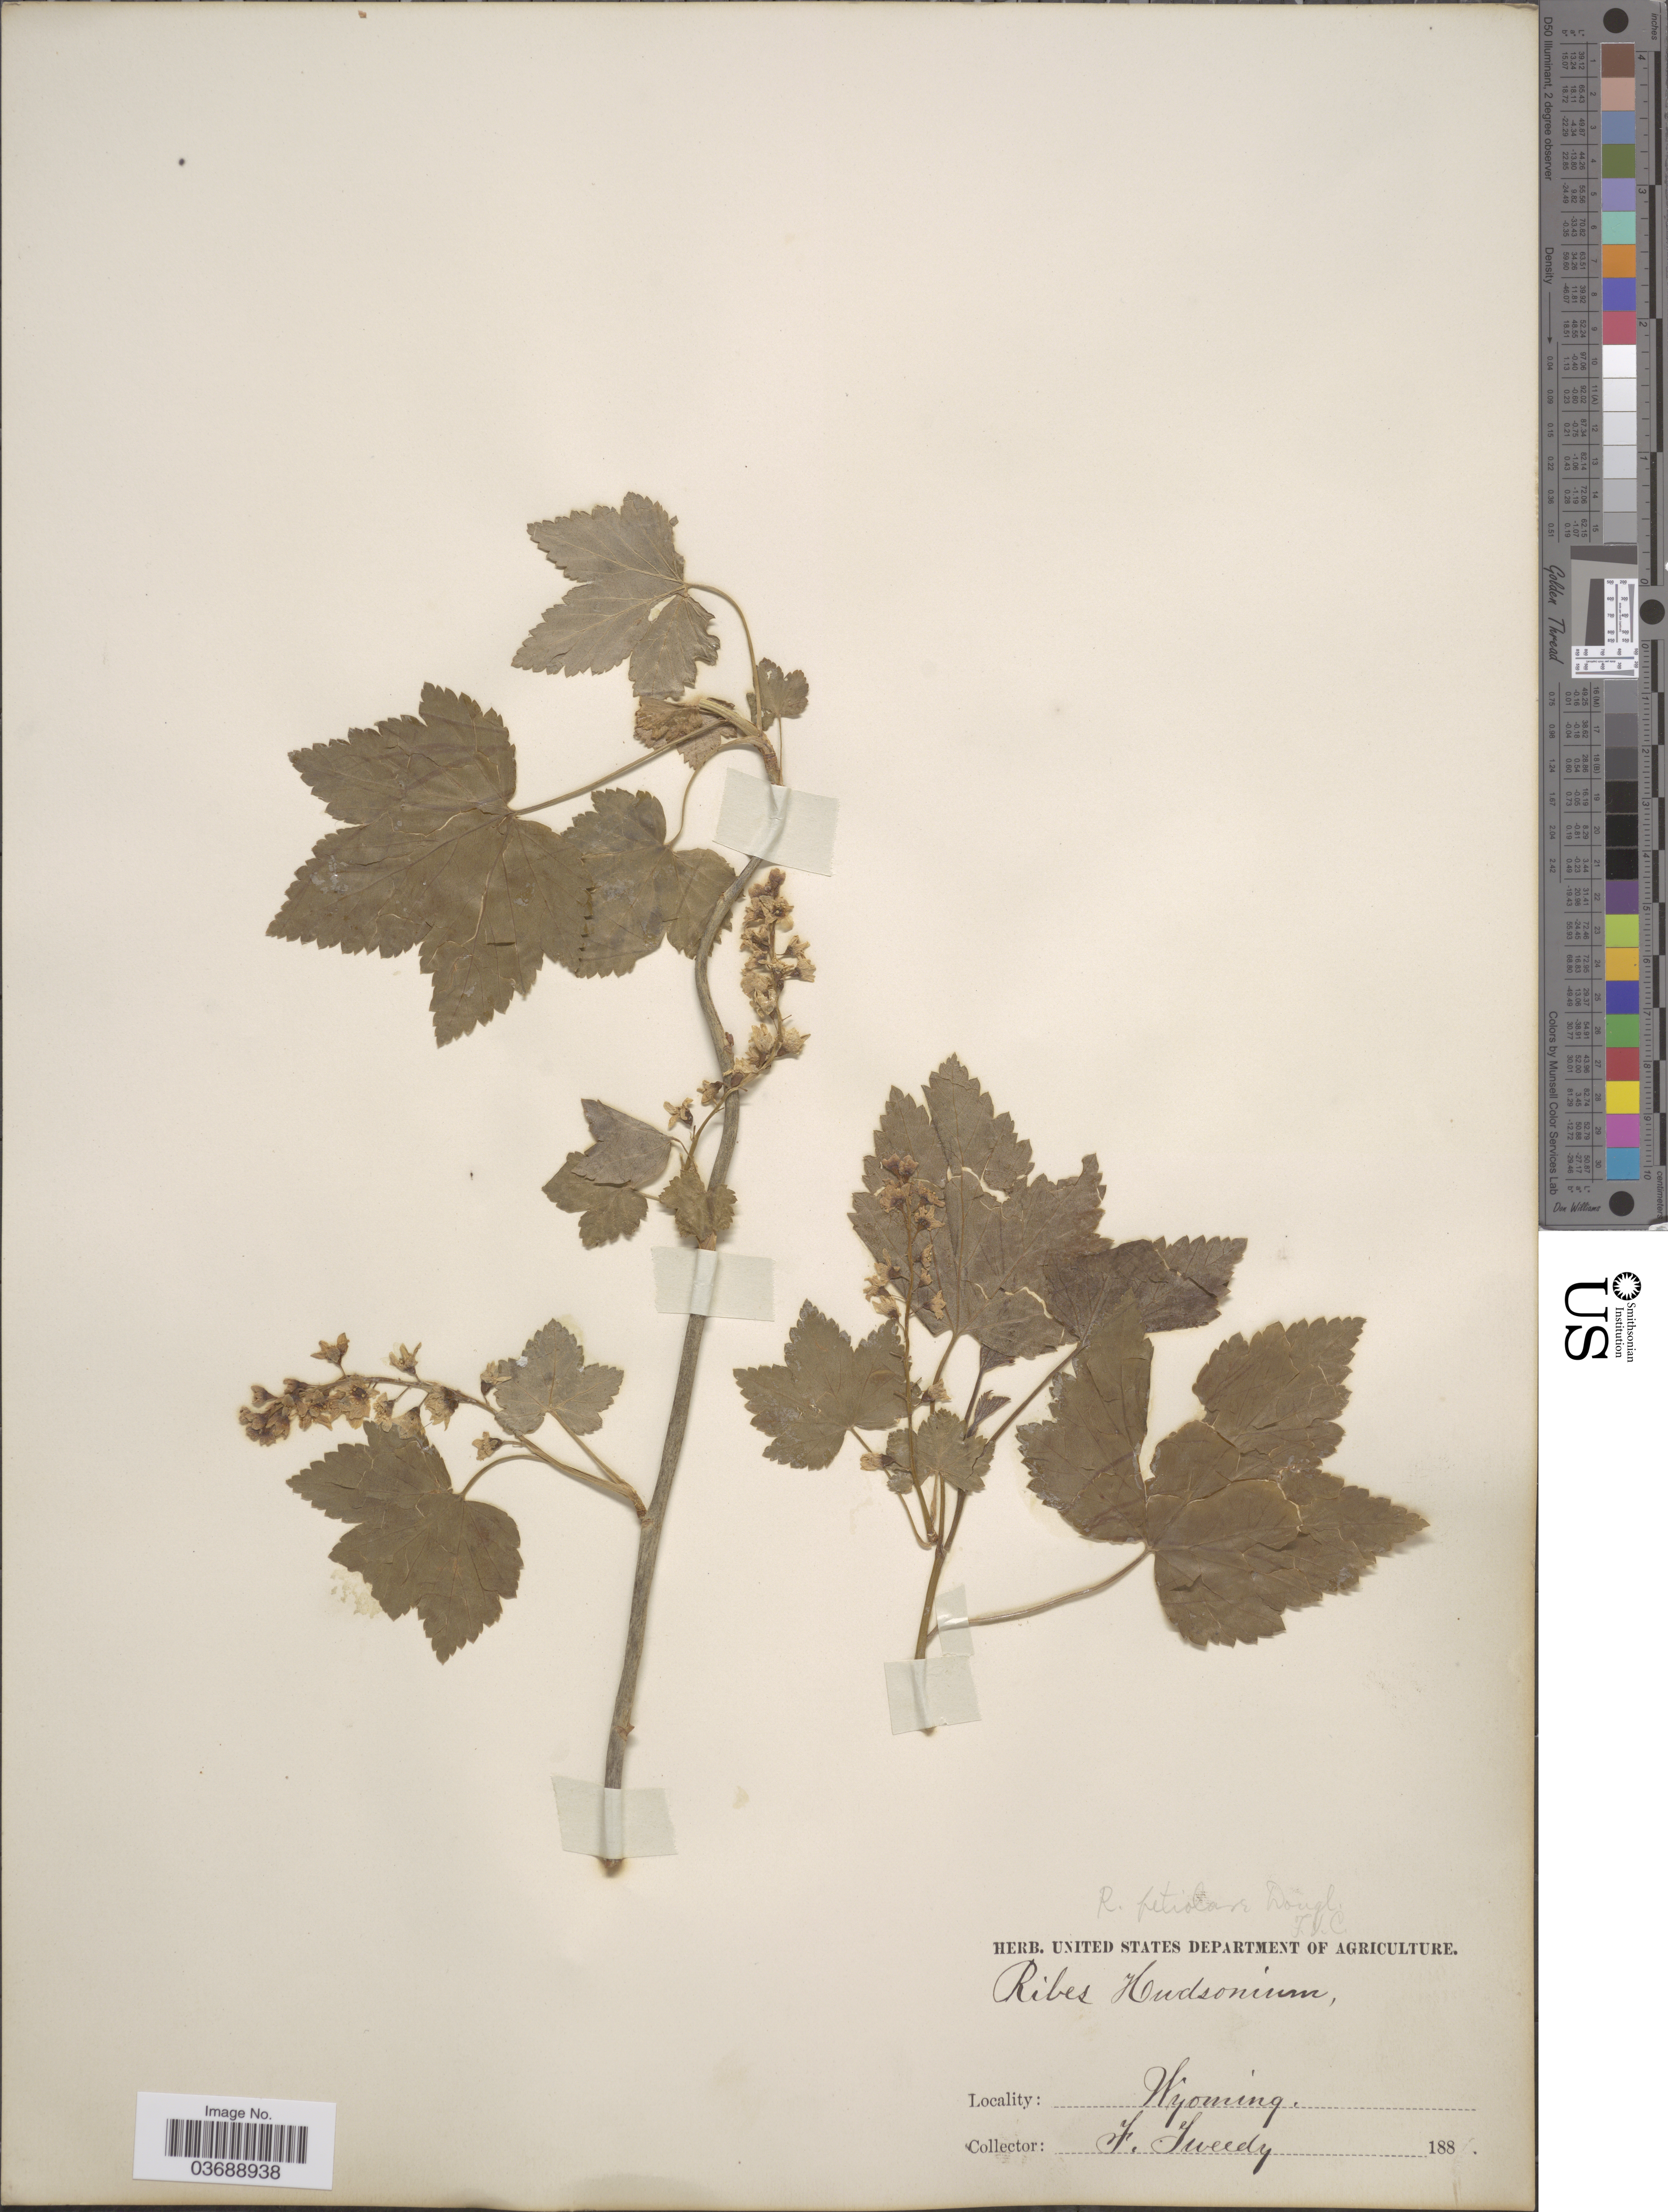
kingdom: Plantae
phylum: Tracheophyta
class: Magnoliopsida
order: Saxifragales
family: Grossulariaceae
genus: Ribes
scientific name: Ribes petiolare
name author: Douglas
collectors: F. Tweedy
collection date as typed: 188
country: United States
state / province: Wyoming